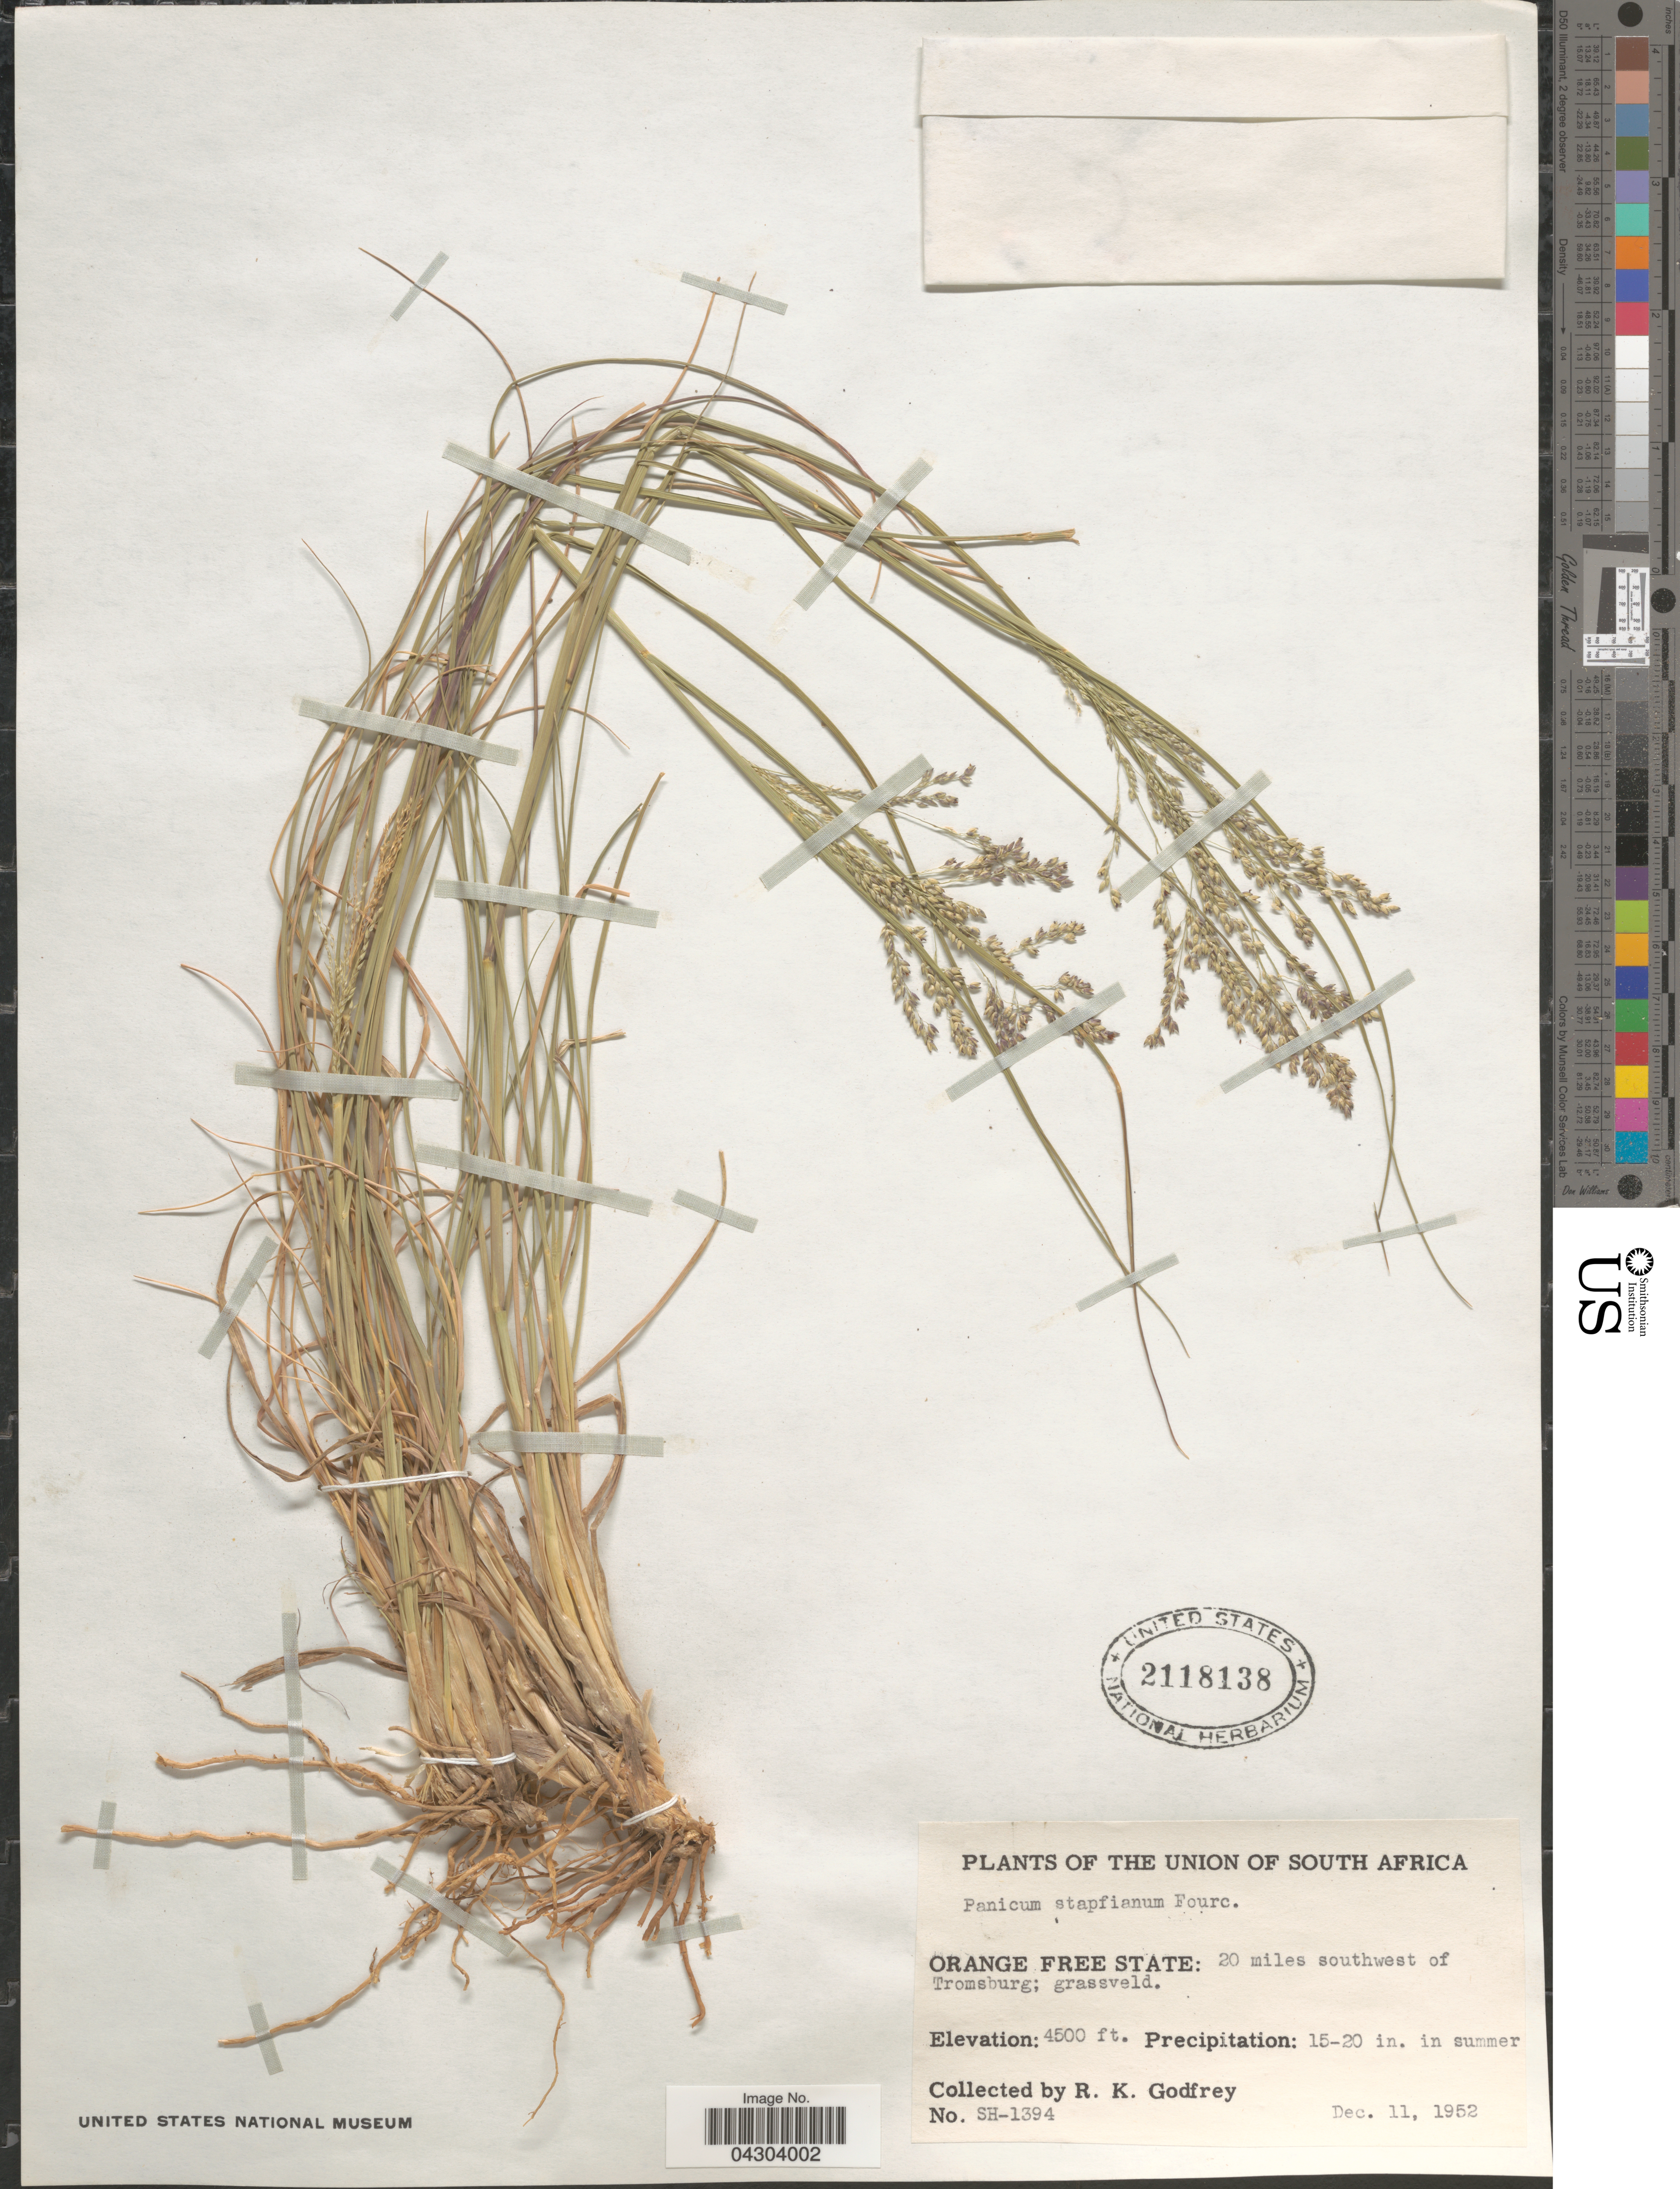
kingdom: Plantae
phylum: Tracheophyta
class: Liliopsida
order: Poales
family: Poaceae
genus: Panicum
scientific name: Panicum stapfianum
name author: Fourc.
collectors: R. K. Godfrey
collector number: SH-1394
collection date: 1952-12-11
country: South Africa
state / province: Free State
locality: The Union of South Africa. Orange Free State: 20 miles southwest of Tromsburg.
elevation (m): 1372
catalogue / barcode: US 2118138